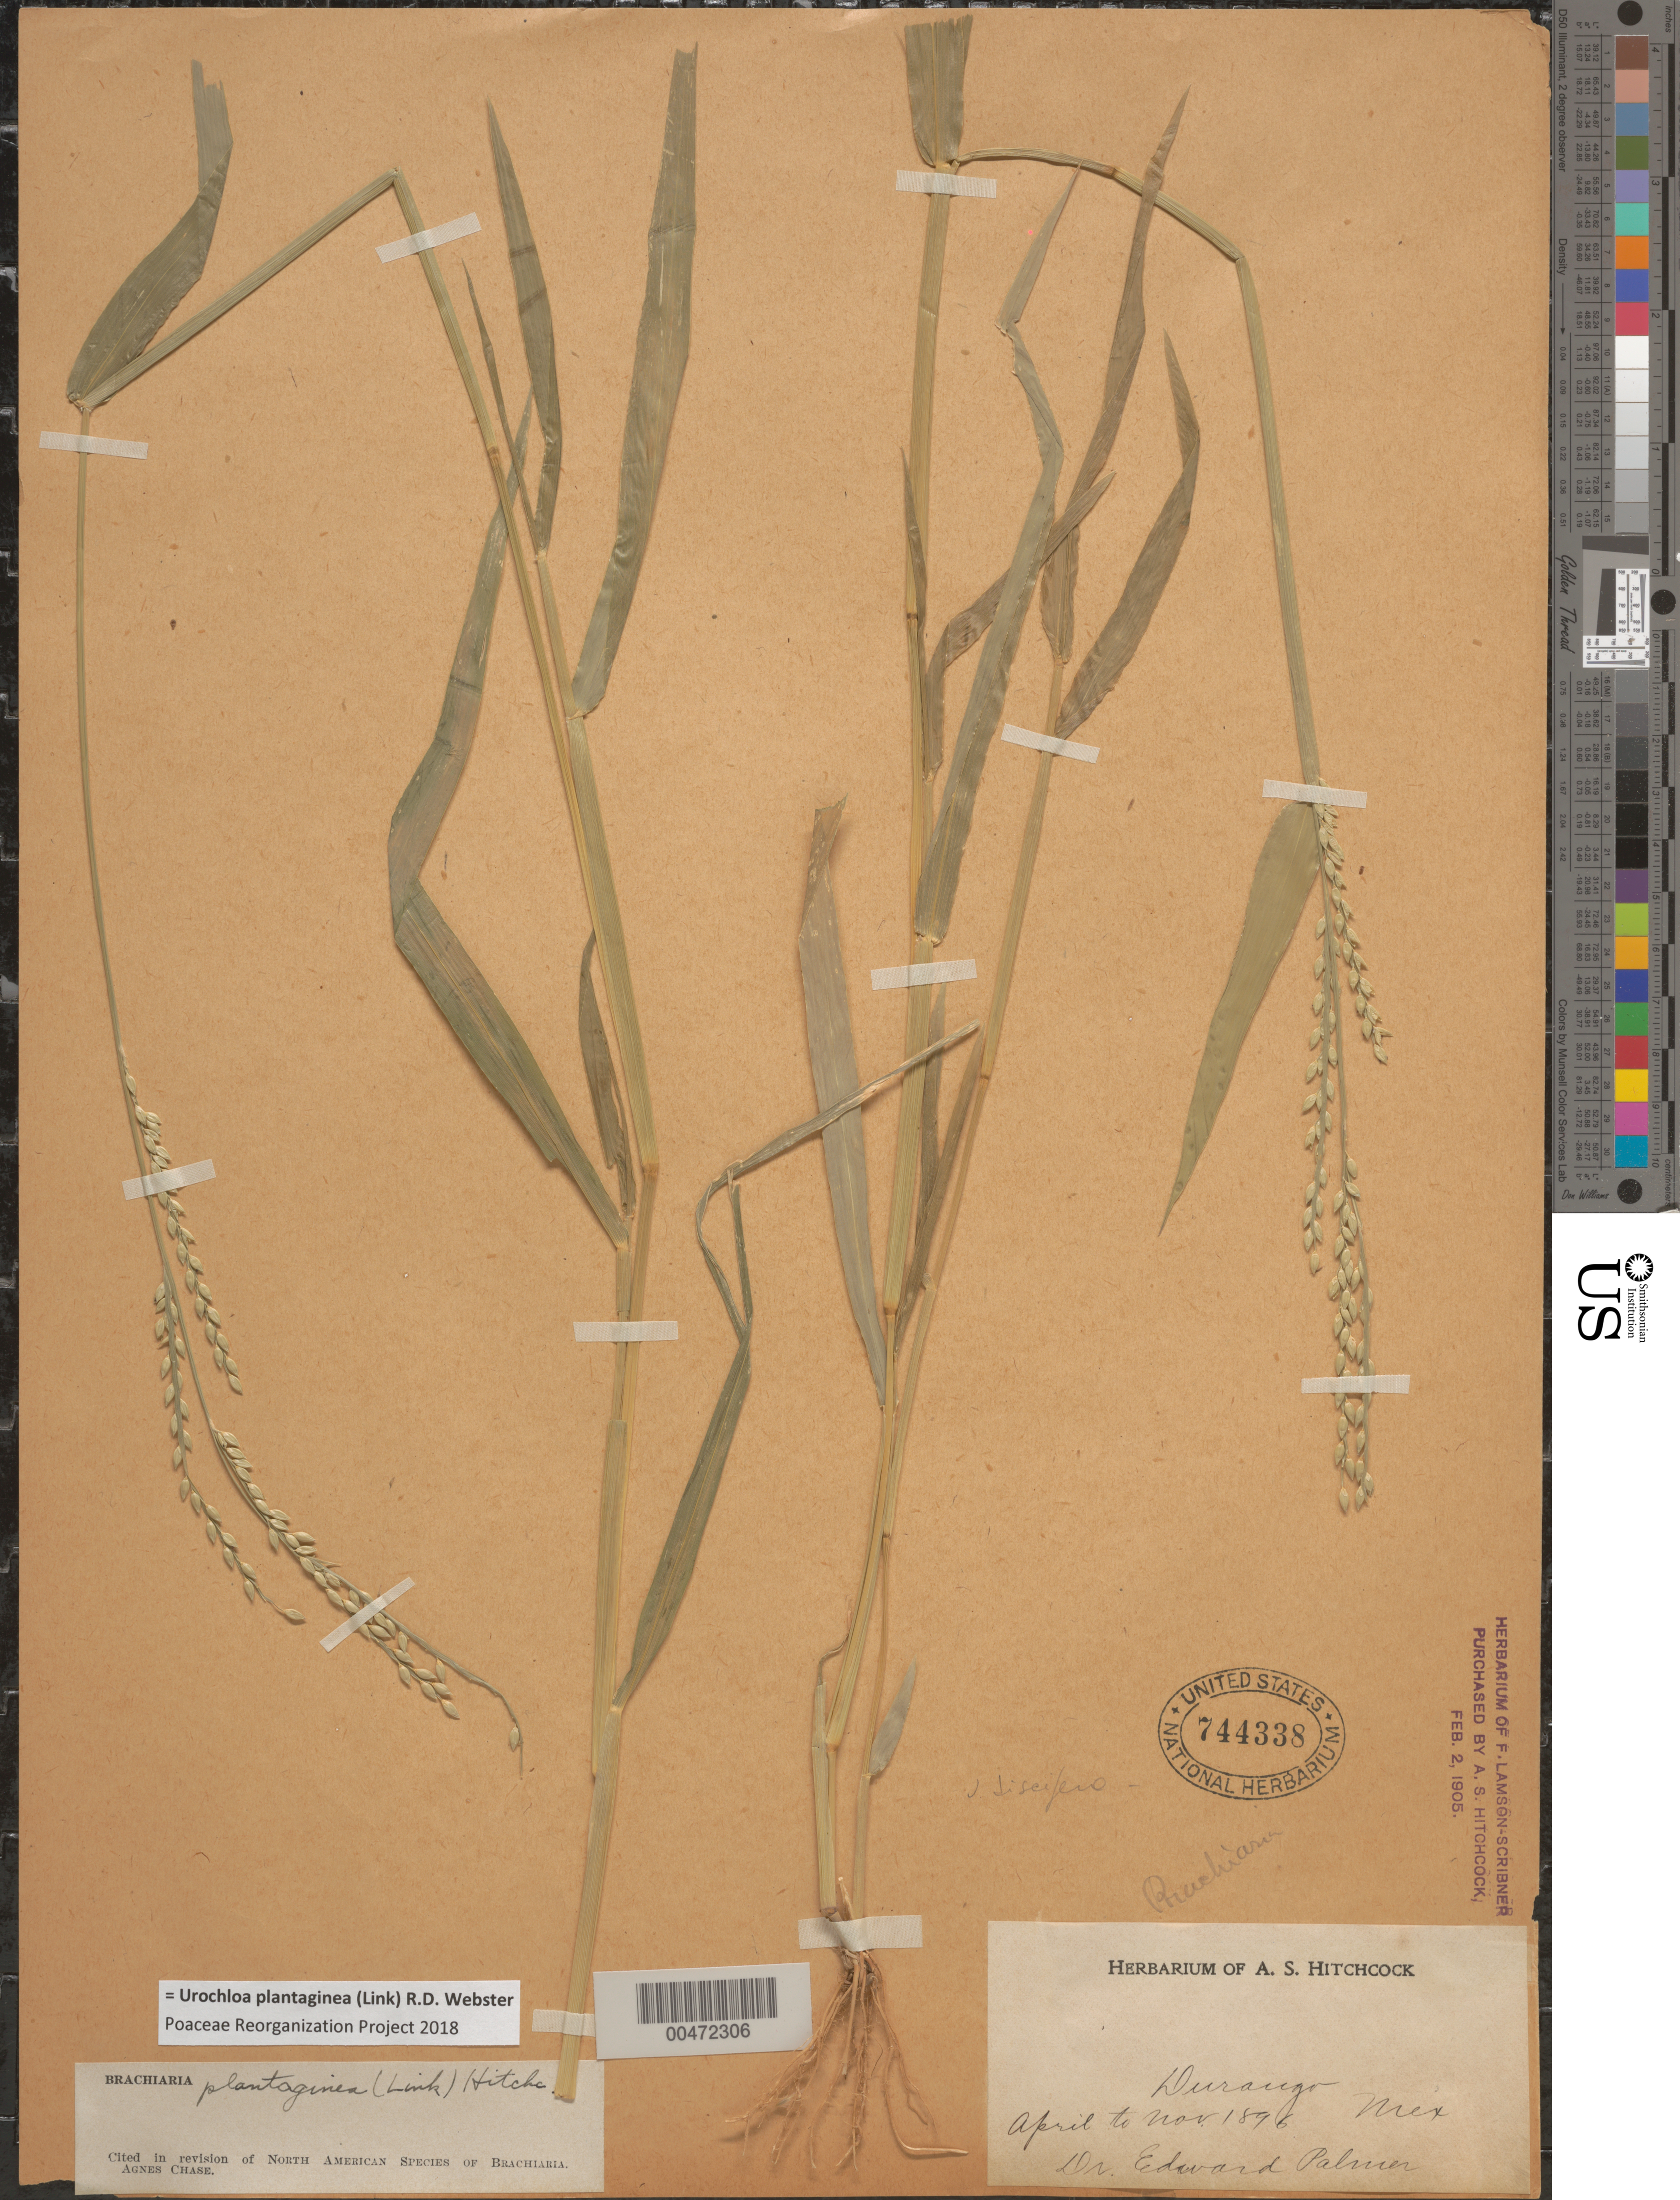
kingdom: Plantae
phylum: Tracheophyta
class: Liliopsida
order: Poales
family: Poaceae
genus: Urochloa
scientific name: Urochloa plantiginea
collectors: E. Palmer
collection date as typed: Apr 1896 to Nov 1896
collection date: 1896-04/1896-11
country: Mexico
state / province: Durango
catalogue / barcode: US 744338